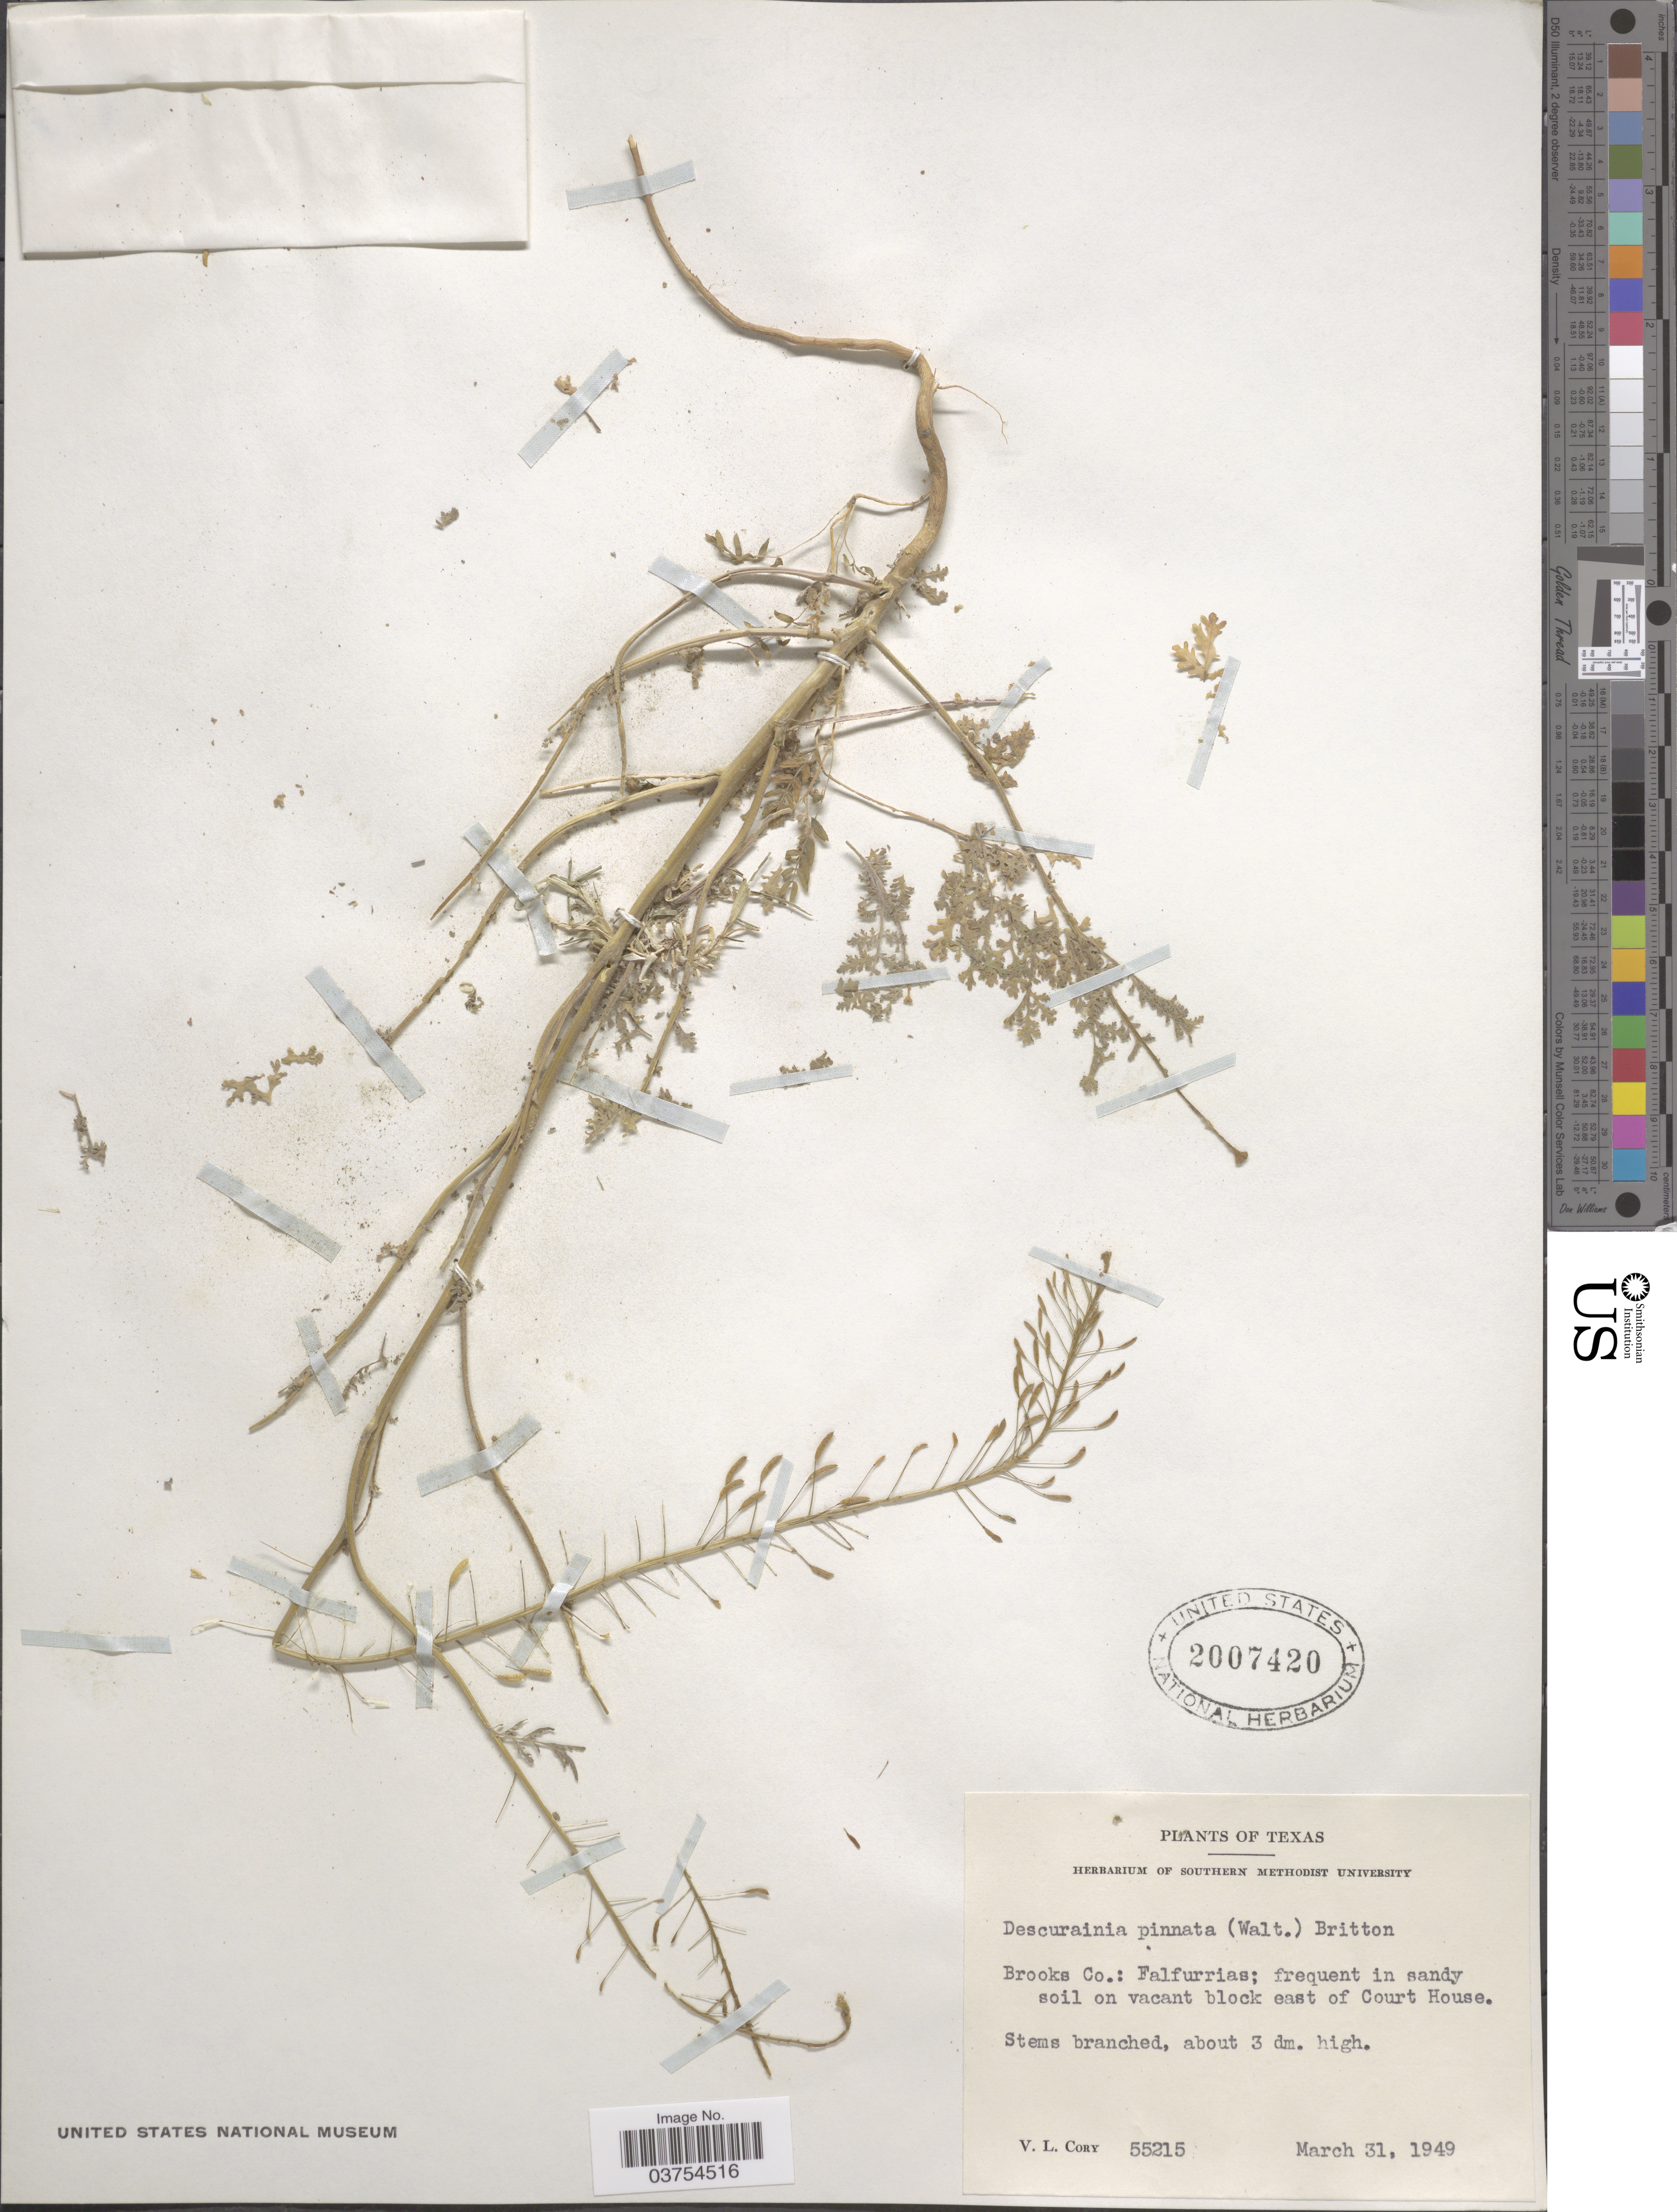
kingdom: Plantae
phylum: Tracheophyta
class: Magnoliopsida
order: Brassicales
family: Brassicaceae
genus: Descurainia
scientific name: Descurainia pinnata subsp. typica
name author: (C.A. Mey.) Detling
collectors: V. Cory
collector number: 55215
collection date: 1949-03-31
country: United States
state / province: Texas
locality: Brooks Co.: Falfurrias; frequent in sandy soil on vacant block east of Court House.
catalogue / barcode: US 2007420